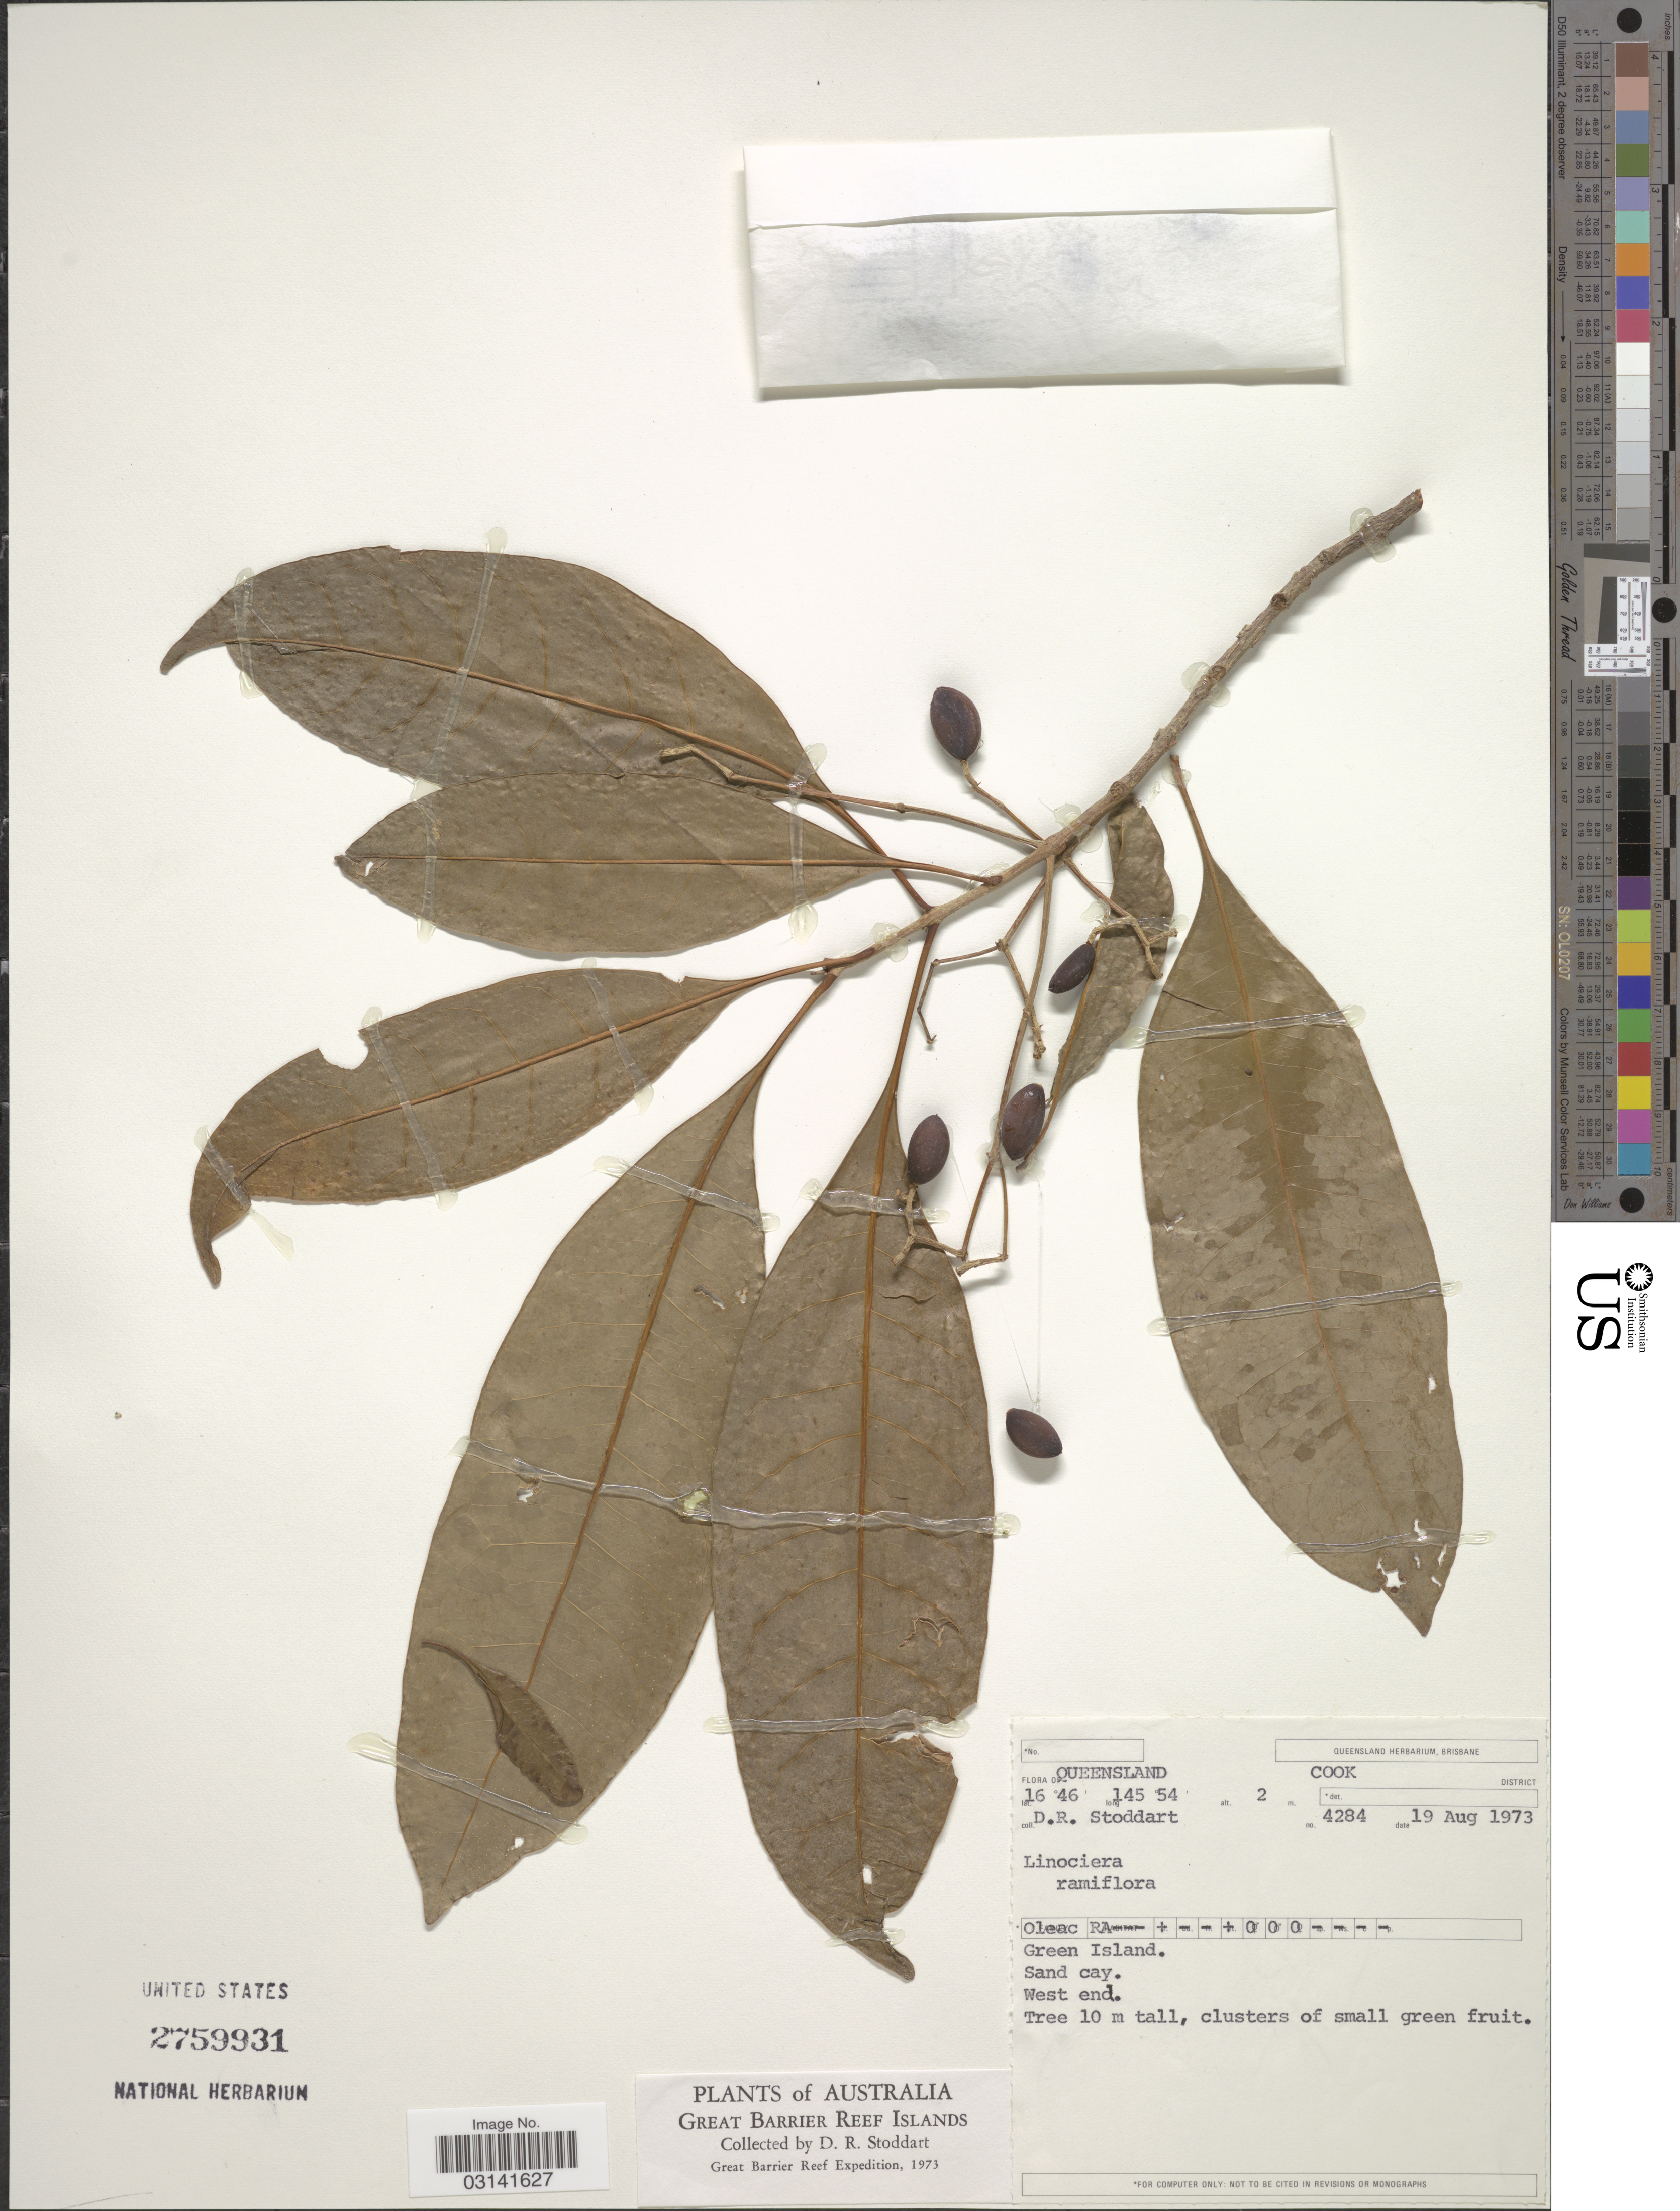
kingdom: Plantae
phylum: Tracheophyta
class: Magnoliopsida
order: Lamiales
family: Oleaceae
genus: Chionanthus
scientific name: Chionanthus ramiflorus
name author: Roxb.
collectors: D. R. Stoddart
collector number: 4284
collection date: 1973-08-19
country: Australia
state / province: Queensland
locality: Cook District. Green Island. Sand cay. West end.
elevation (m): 2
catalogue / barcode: US 2759931